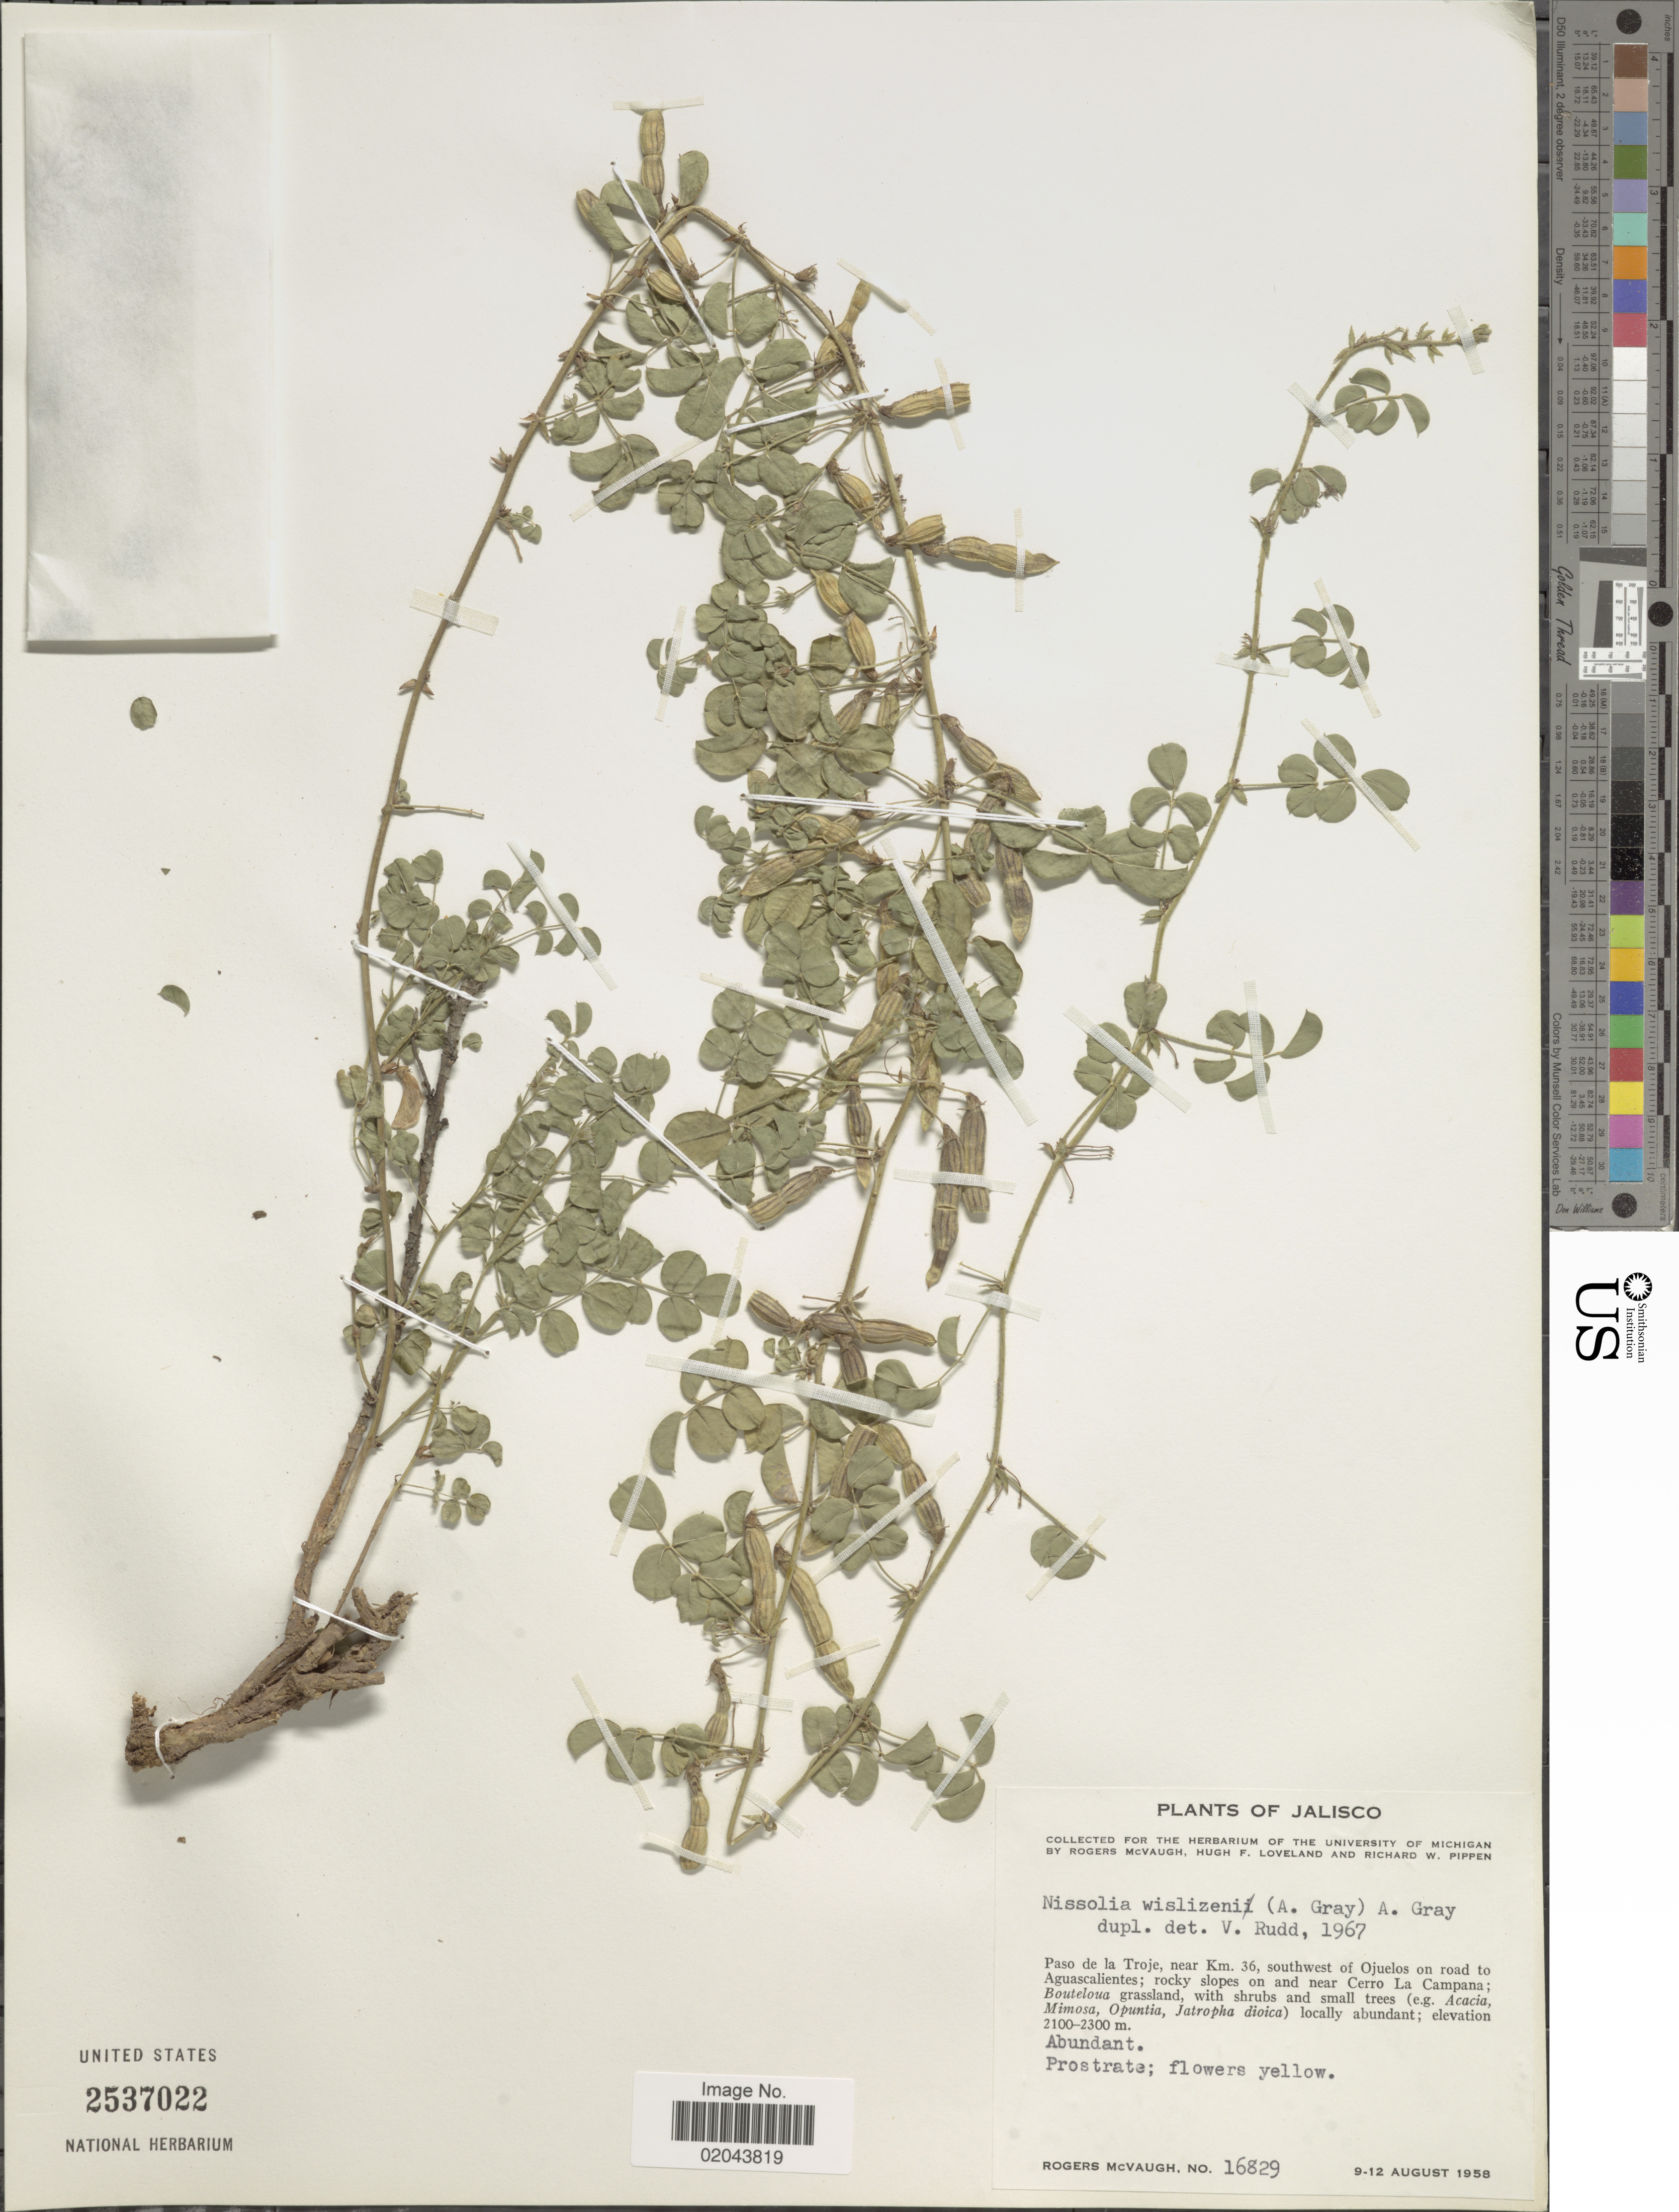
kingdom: Plantae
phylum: Tracheophyta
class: Magnoliopsida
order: Fabales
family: Fabaceae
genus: Nissolia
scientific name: Nissolia wislizeni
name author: A. Gray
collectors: R. McVaugh, H. Loveland & R. W. Pippen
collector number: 16829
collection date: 1958-08-09/1958-08-12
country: Mexico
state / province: Jalisco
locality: Paso de la Troje, near Km. 36, southwest of Ojuelos on road to Aguascalientes; rocky slopes on and near Cerro La Campana.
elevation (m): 2100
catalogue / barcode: US 2537022